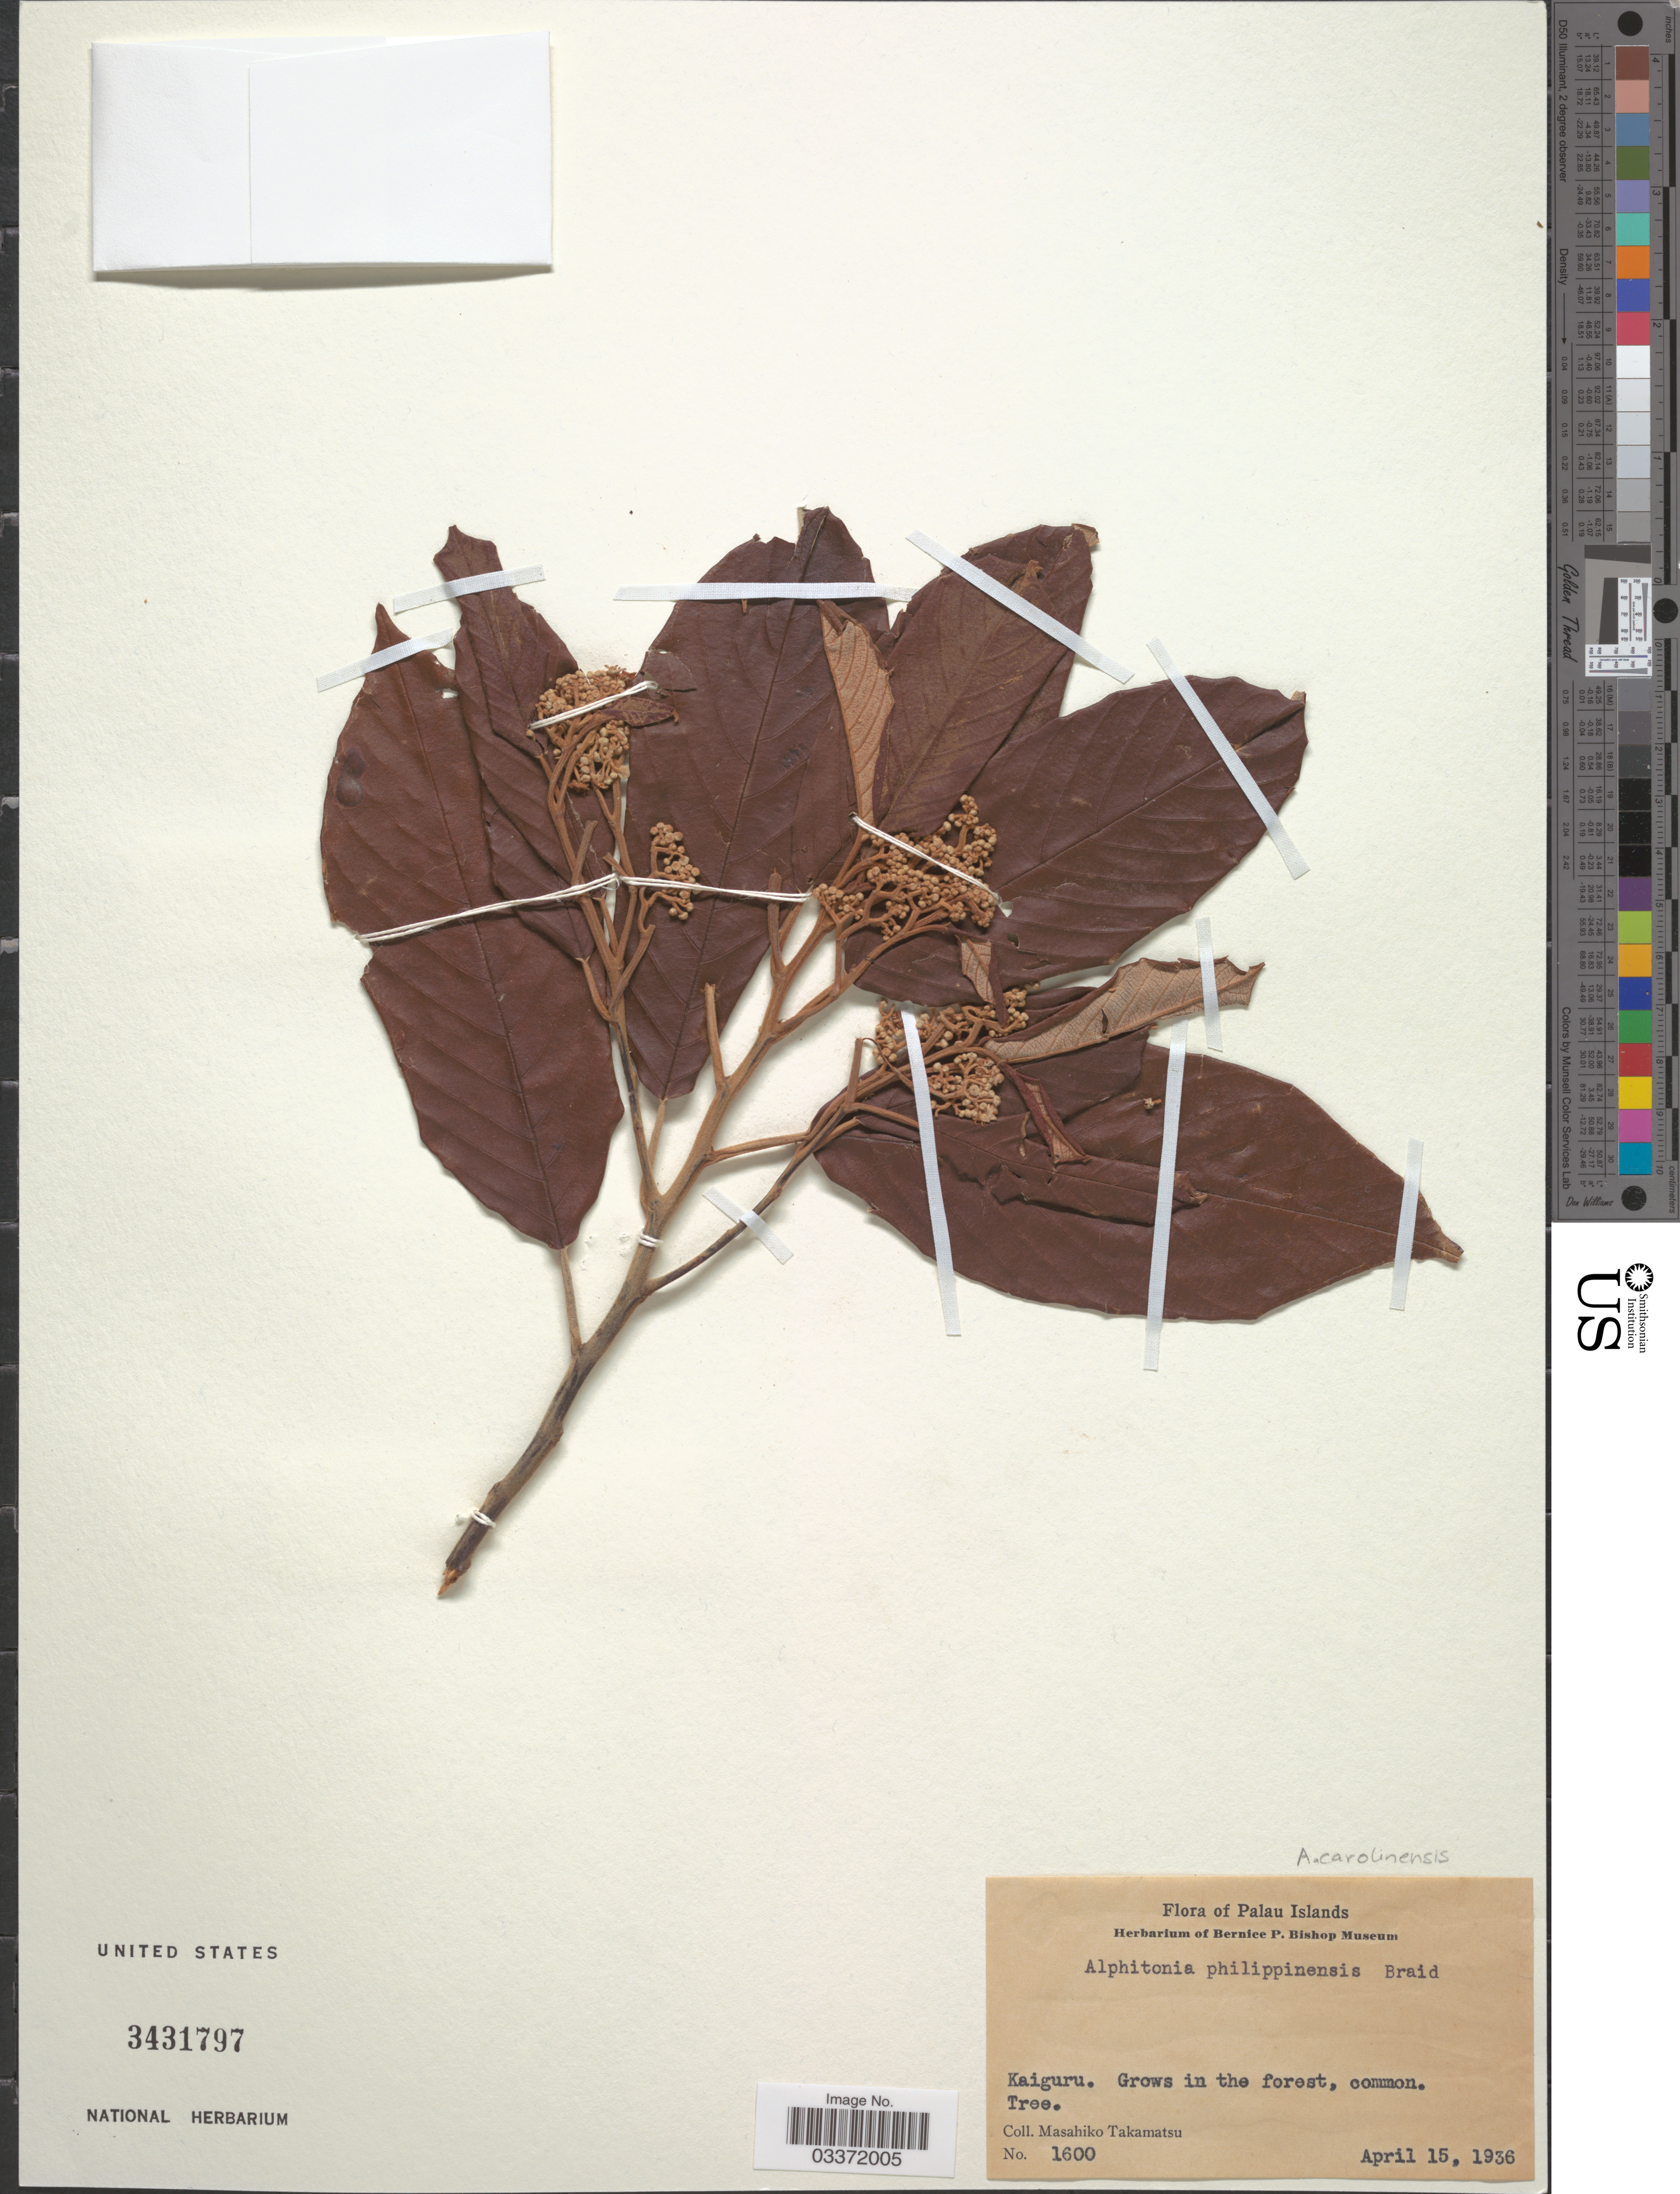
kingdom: Plantae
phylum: Tracheophyta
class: Magnoliopsida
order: Rosales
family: Rhamnaceae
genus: Alphitonia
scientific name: Alphitonia carolinensis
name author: Hosok.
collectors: M. Takamatsu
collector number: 1600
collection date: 1936-04-15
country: Palau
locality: Palau Islands. Kaiguru.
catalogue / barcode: US 3431797